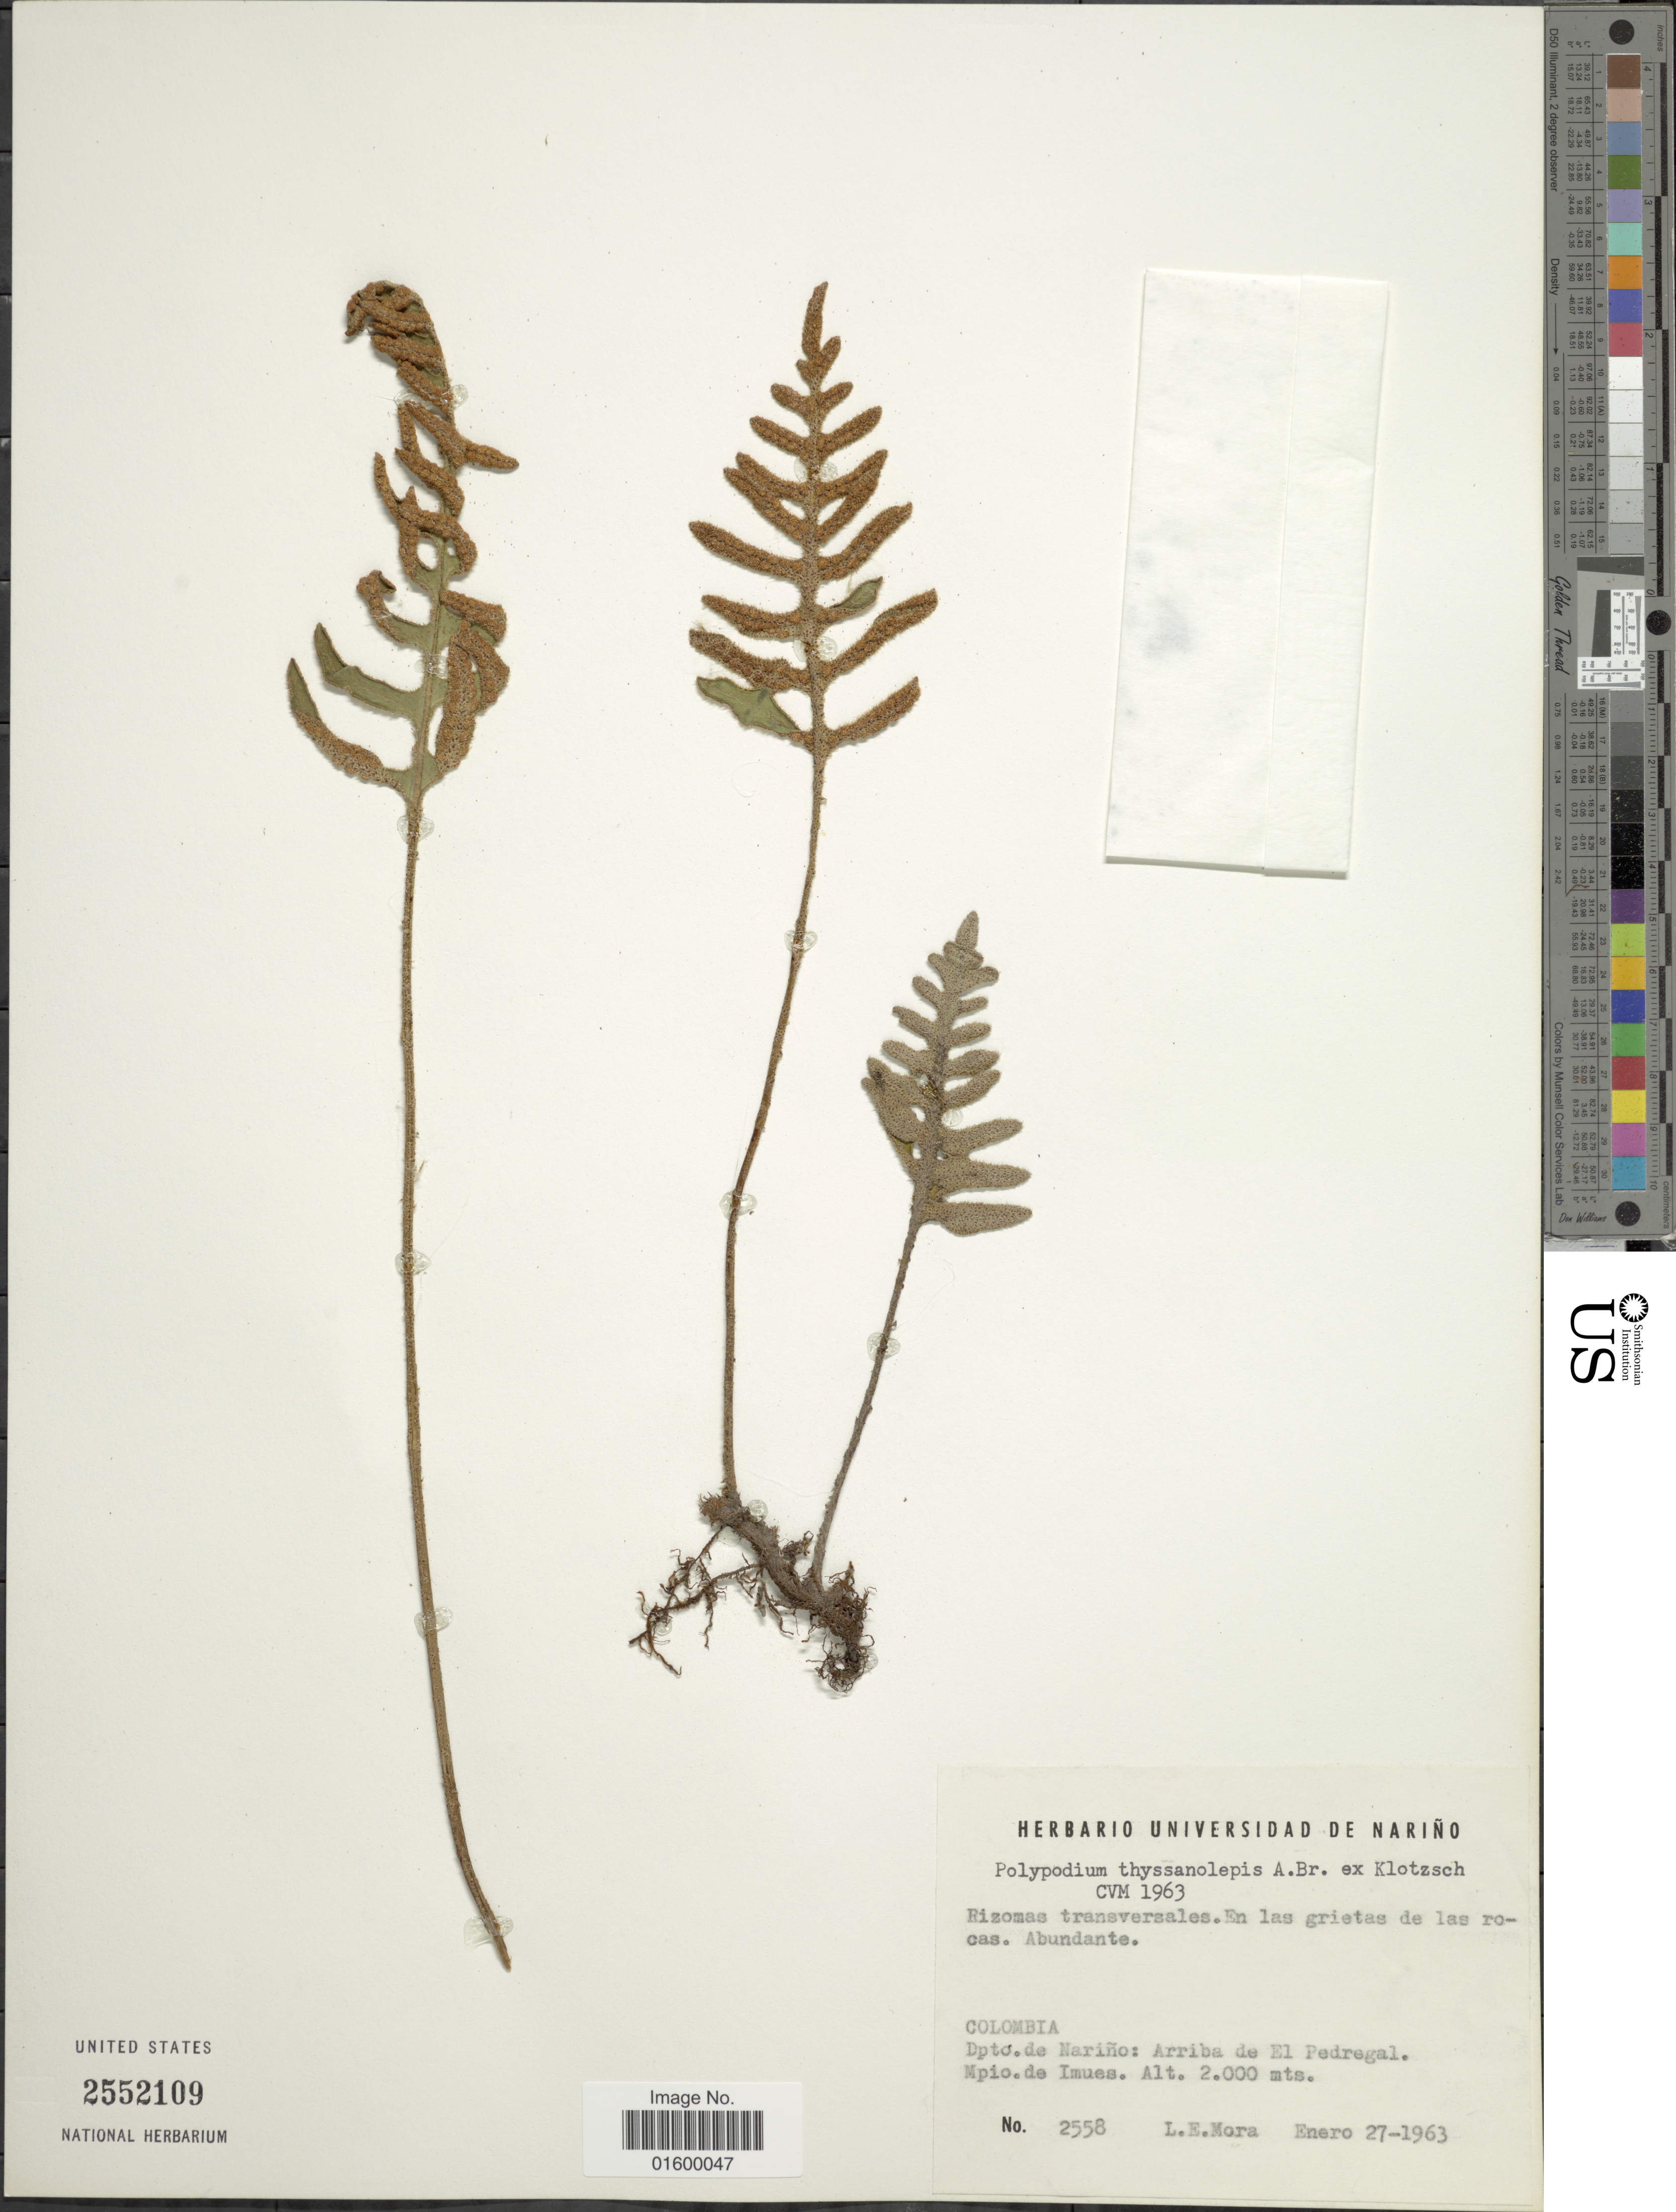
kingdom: Plantae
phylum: Tracheophyta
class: Polypodiopsida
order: Polypodiales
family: Polypodiaceae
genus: Pleopeltis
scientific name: Pleopeltis thyssanolepis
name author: (A. Braun ex Klotzsch) E.G. Andrews & Windham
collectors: L. Mora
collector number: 2558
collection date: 1963-01-27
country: Colombia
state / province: Nariño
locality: Dpto. de Narino, Arriba de El Pedregal, Mppio. de Imues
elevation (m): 2000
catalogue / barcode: US 2552109